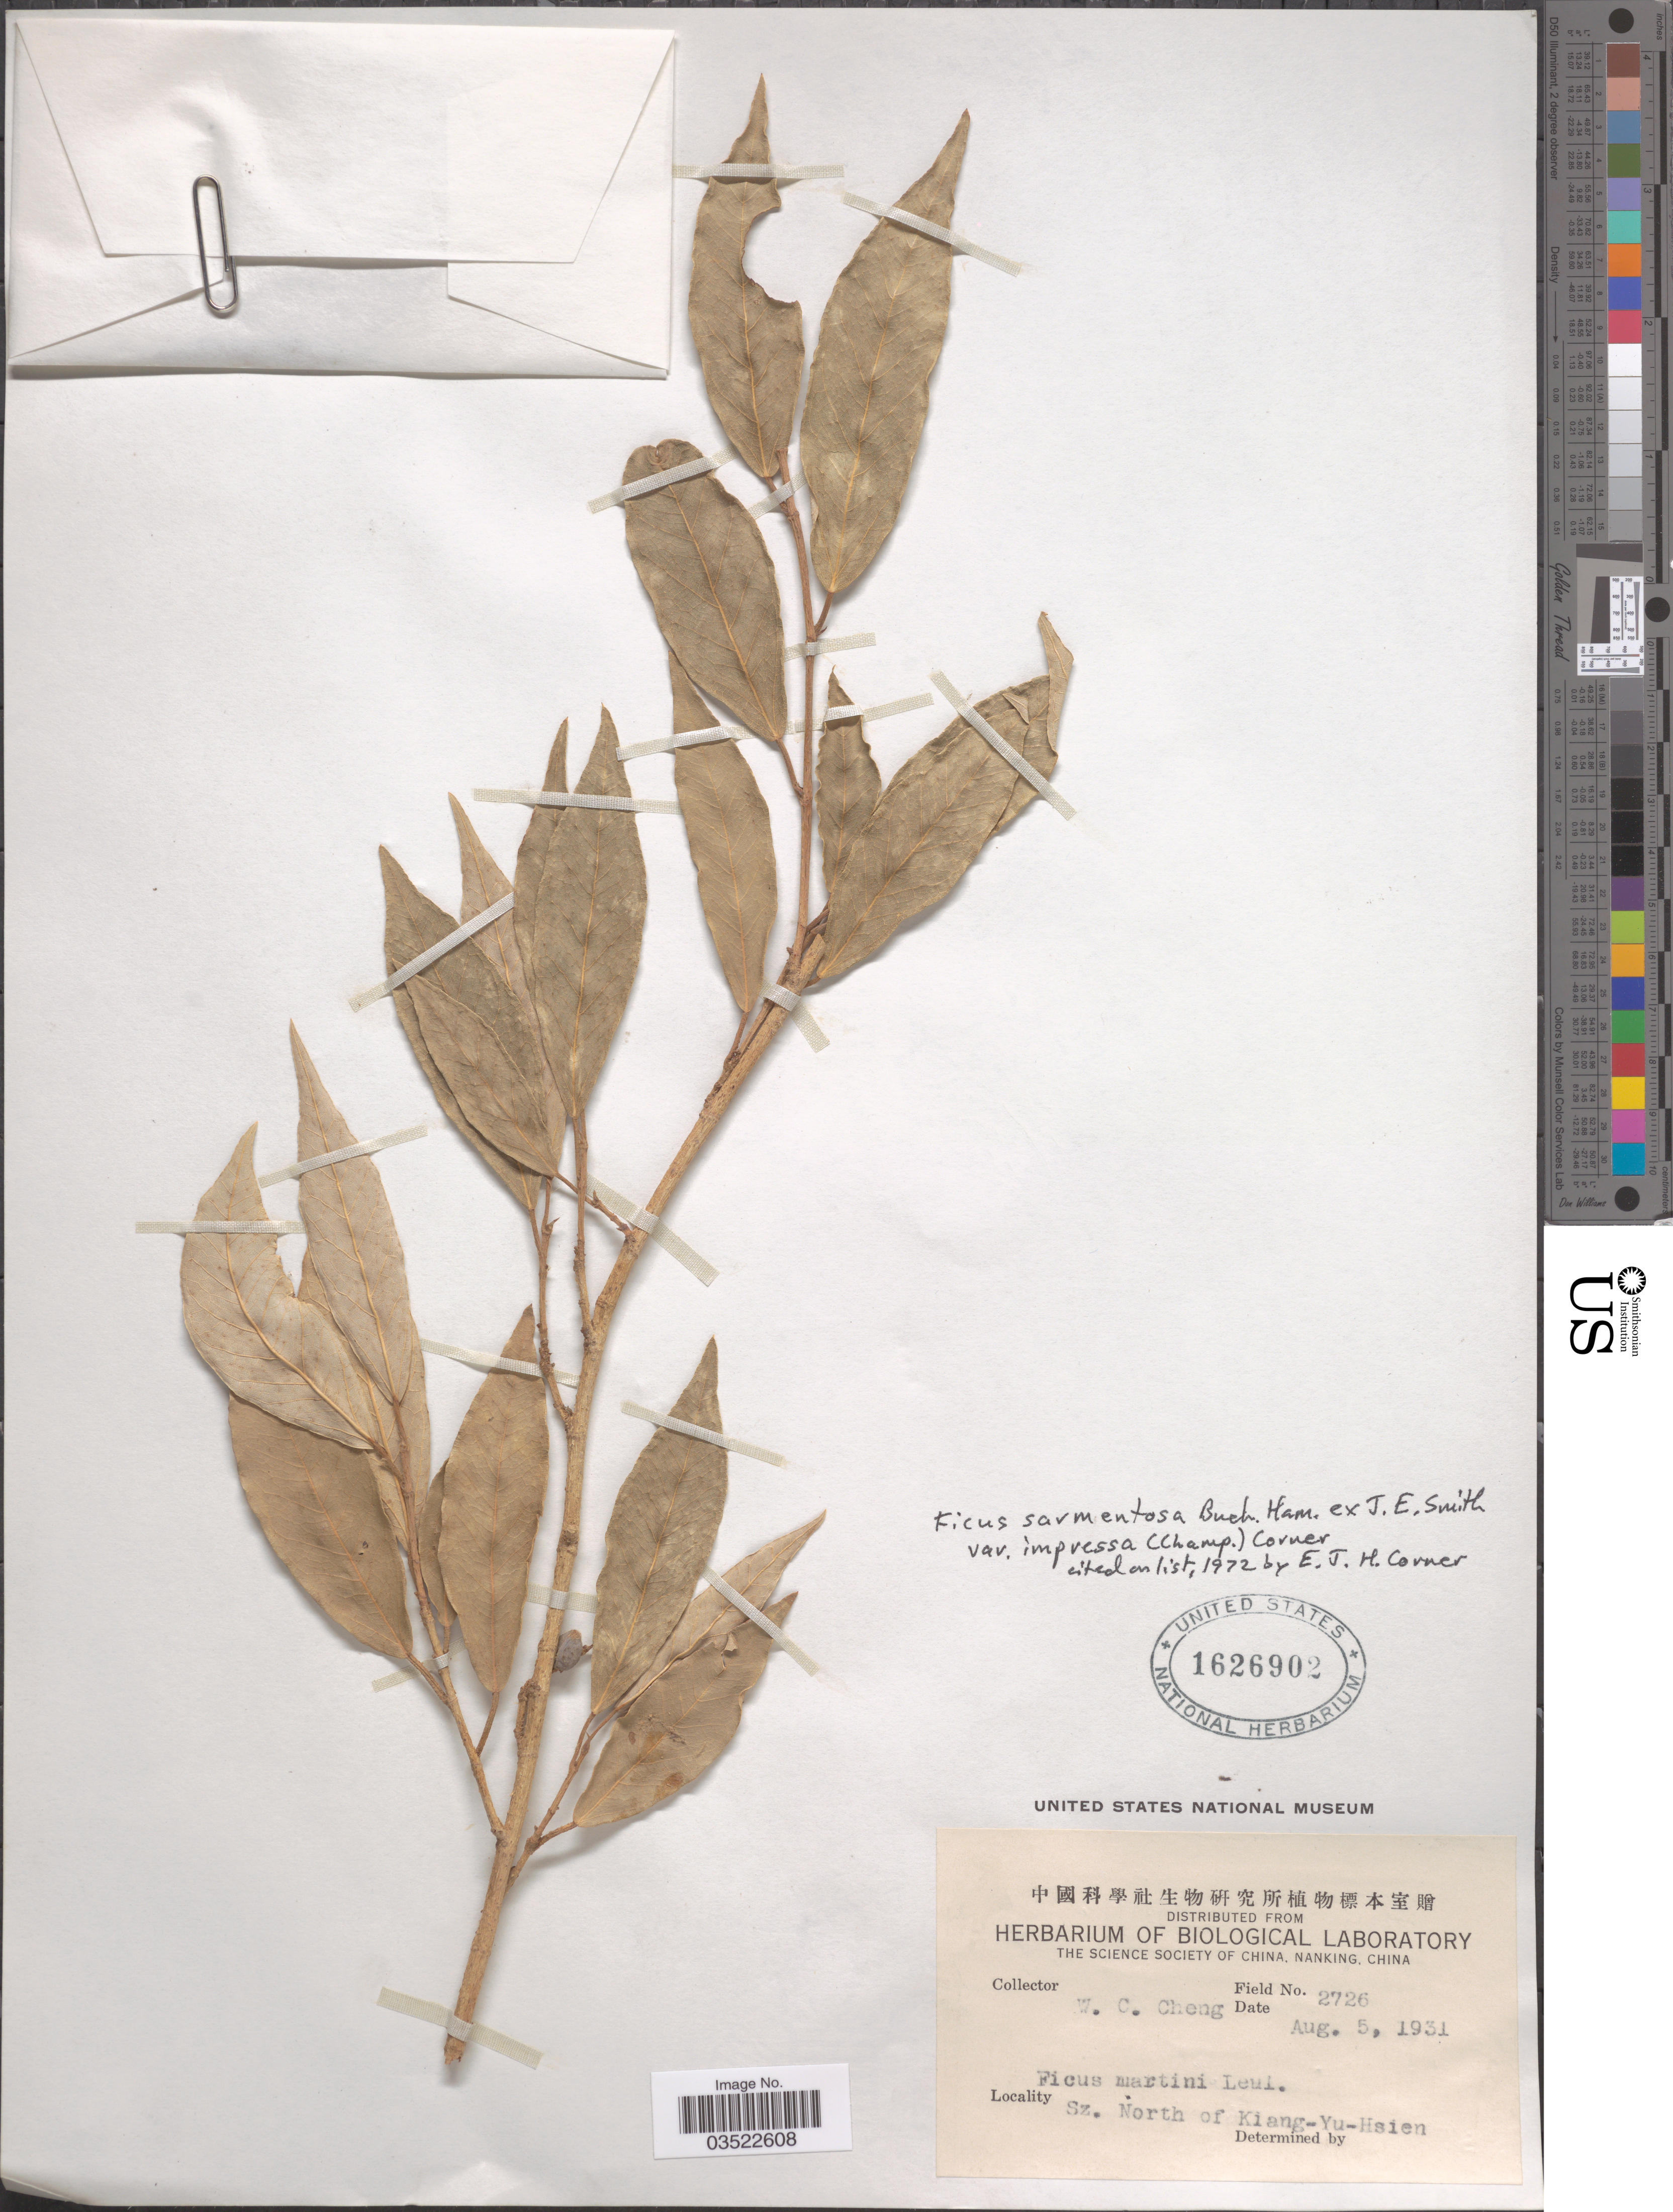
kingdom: Plantae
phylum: Tracheophyta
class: Magnoliopsida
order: Rosales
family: Moraceae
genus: Ficus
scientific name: Ficus sarmentosa var. impressa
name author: (Champ. ex Benth.) Corner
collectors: W. C. Cheng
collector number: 2726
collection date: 1931-08-05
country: China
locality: Sz North of Kiang-Yu-Hsien.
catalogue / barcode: US 1626902